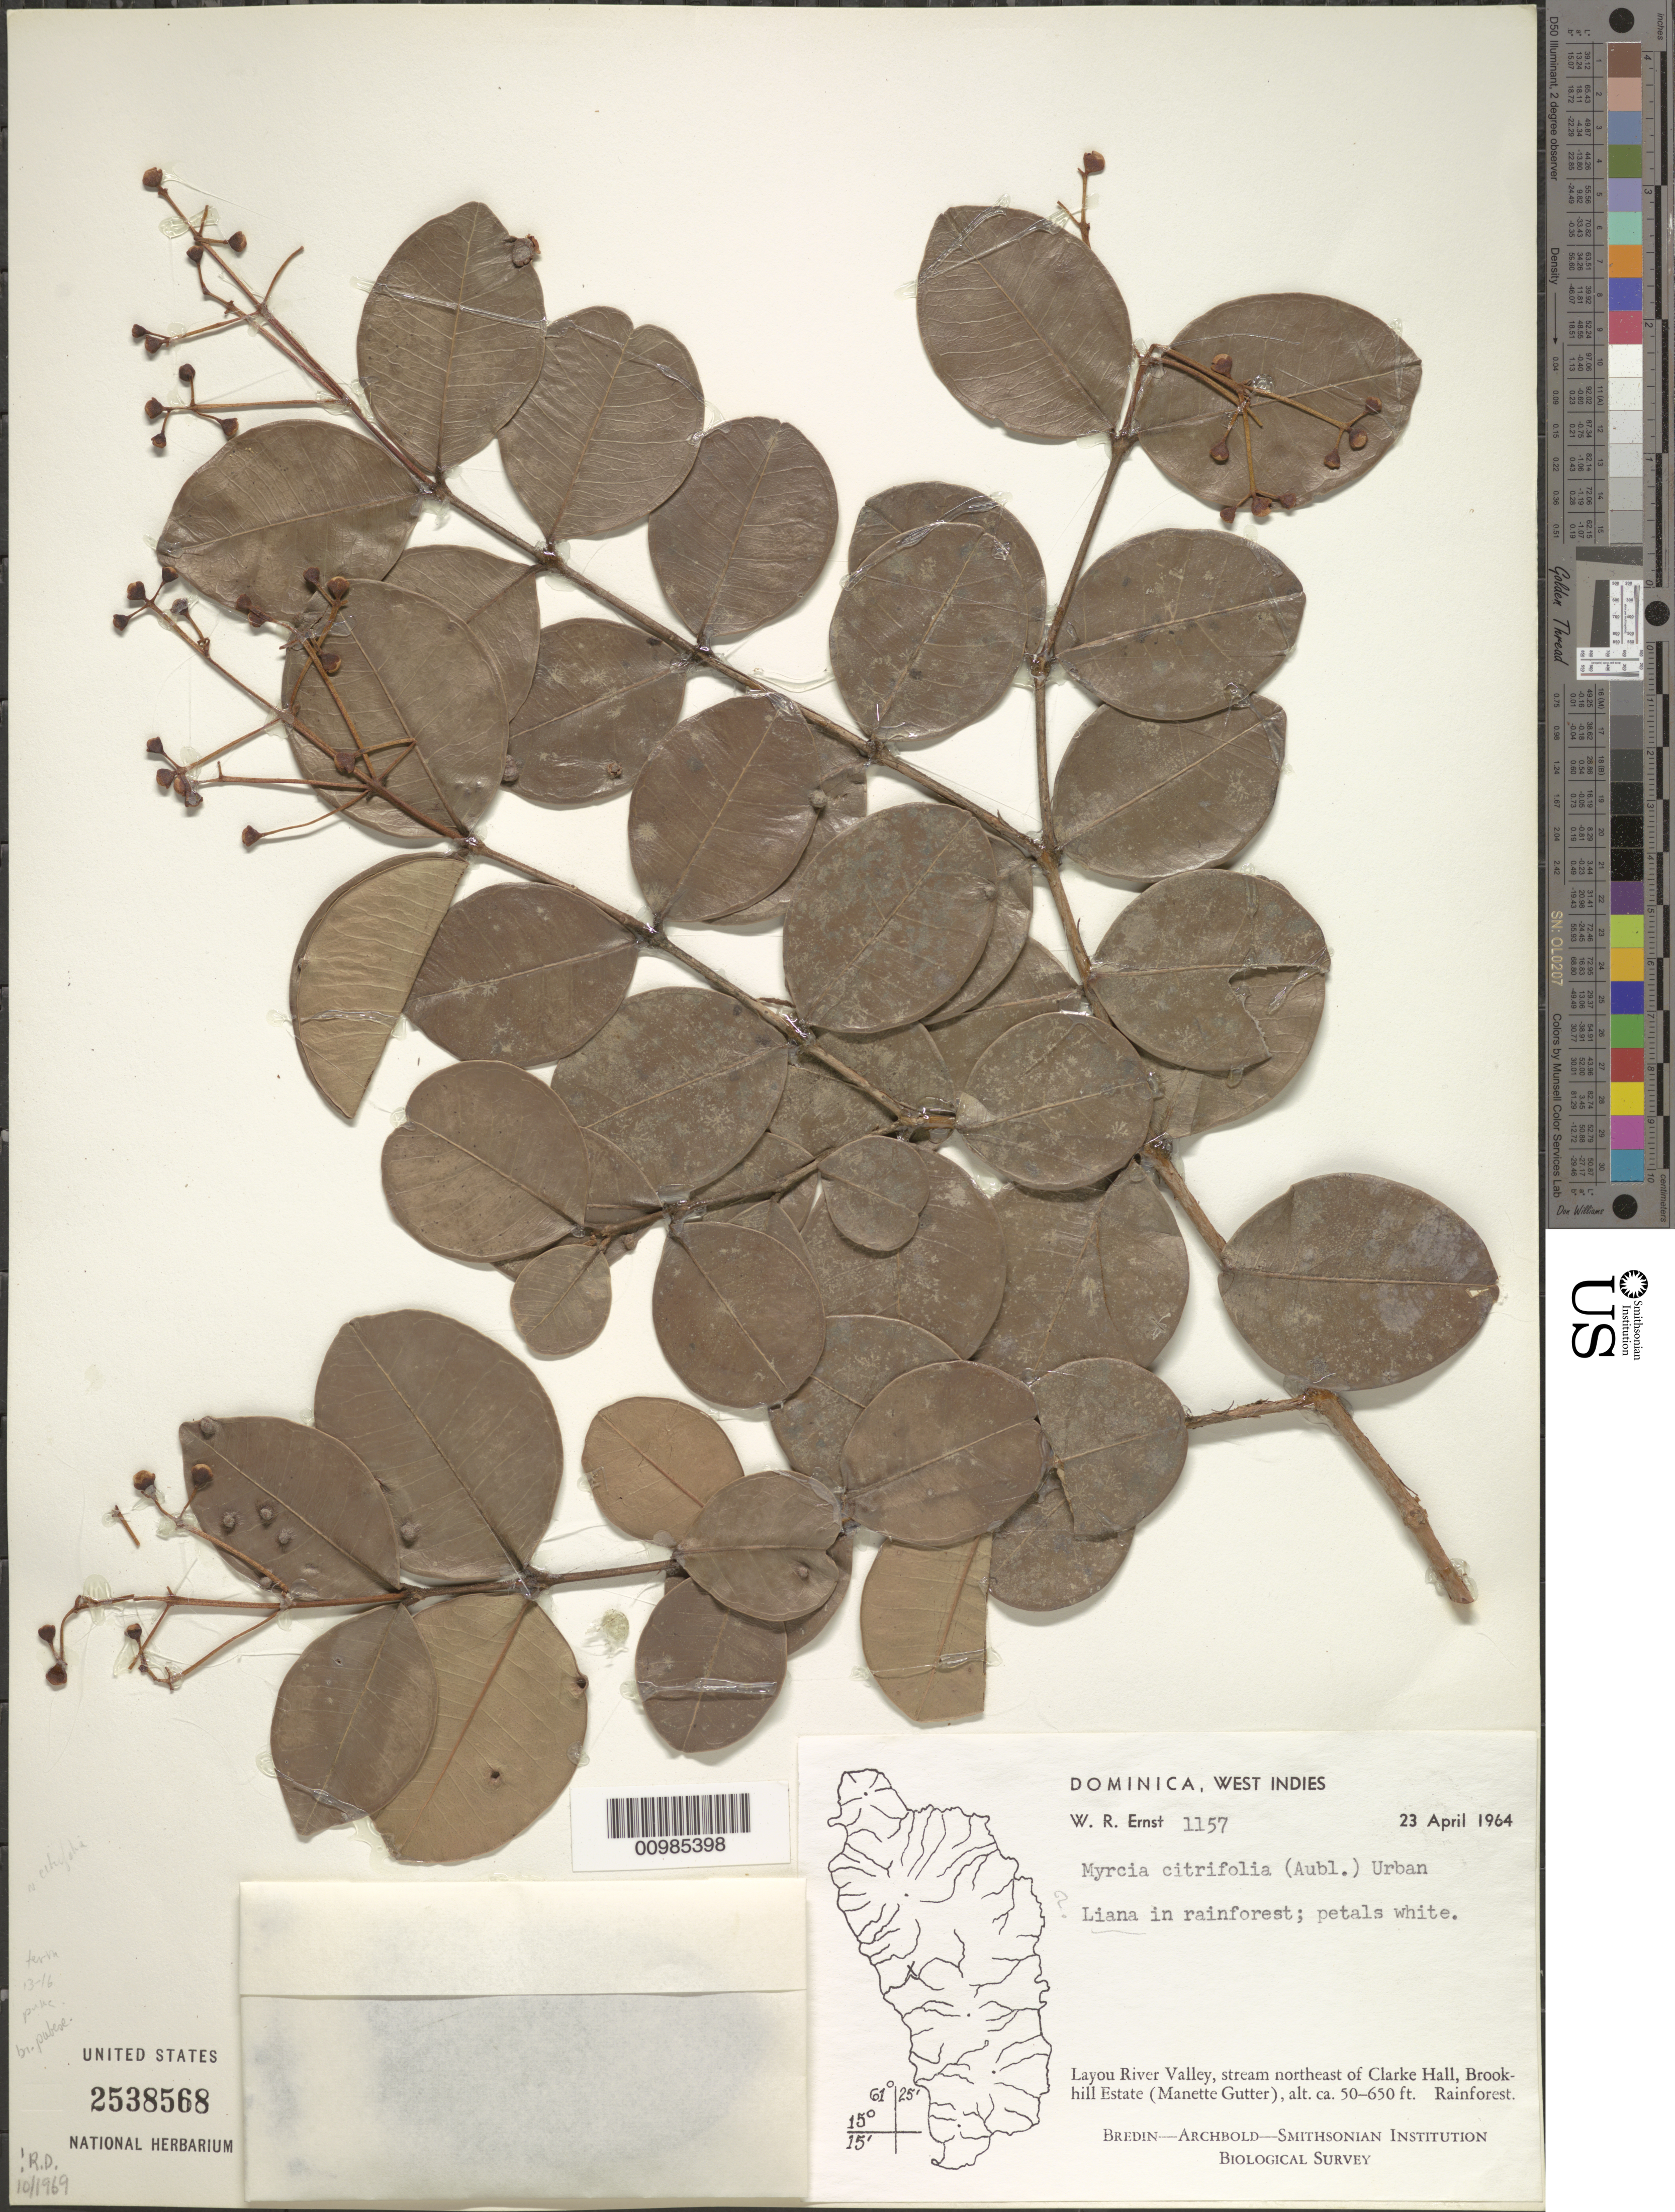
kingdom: Plantae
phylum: Tracheophyta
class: Magnoliopsida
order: Myrtales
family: Myrtaceae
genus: Myrcia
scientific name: Myrcia citrifolia var. citrifolia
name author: (Aubl.) Urb.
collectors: W. R. Ernst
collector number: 1157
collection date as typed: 23 Apr 1964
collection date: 1964-04-23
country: Dominica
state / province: St. Joseph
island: Dominica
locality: Layou River Valley, NE of Clarke Hall, Brookhill Estate (Manette Gutter)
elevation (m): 15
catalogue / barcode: US 2538568